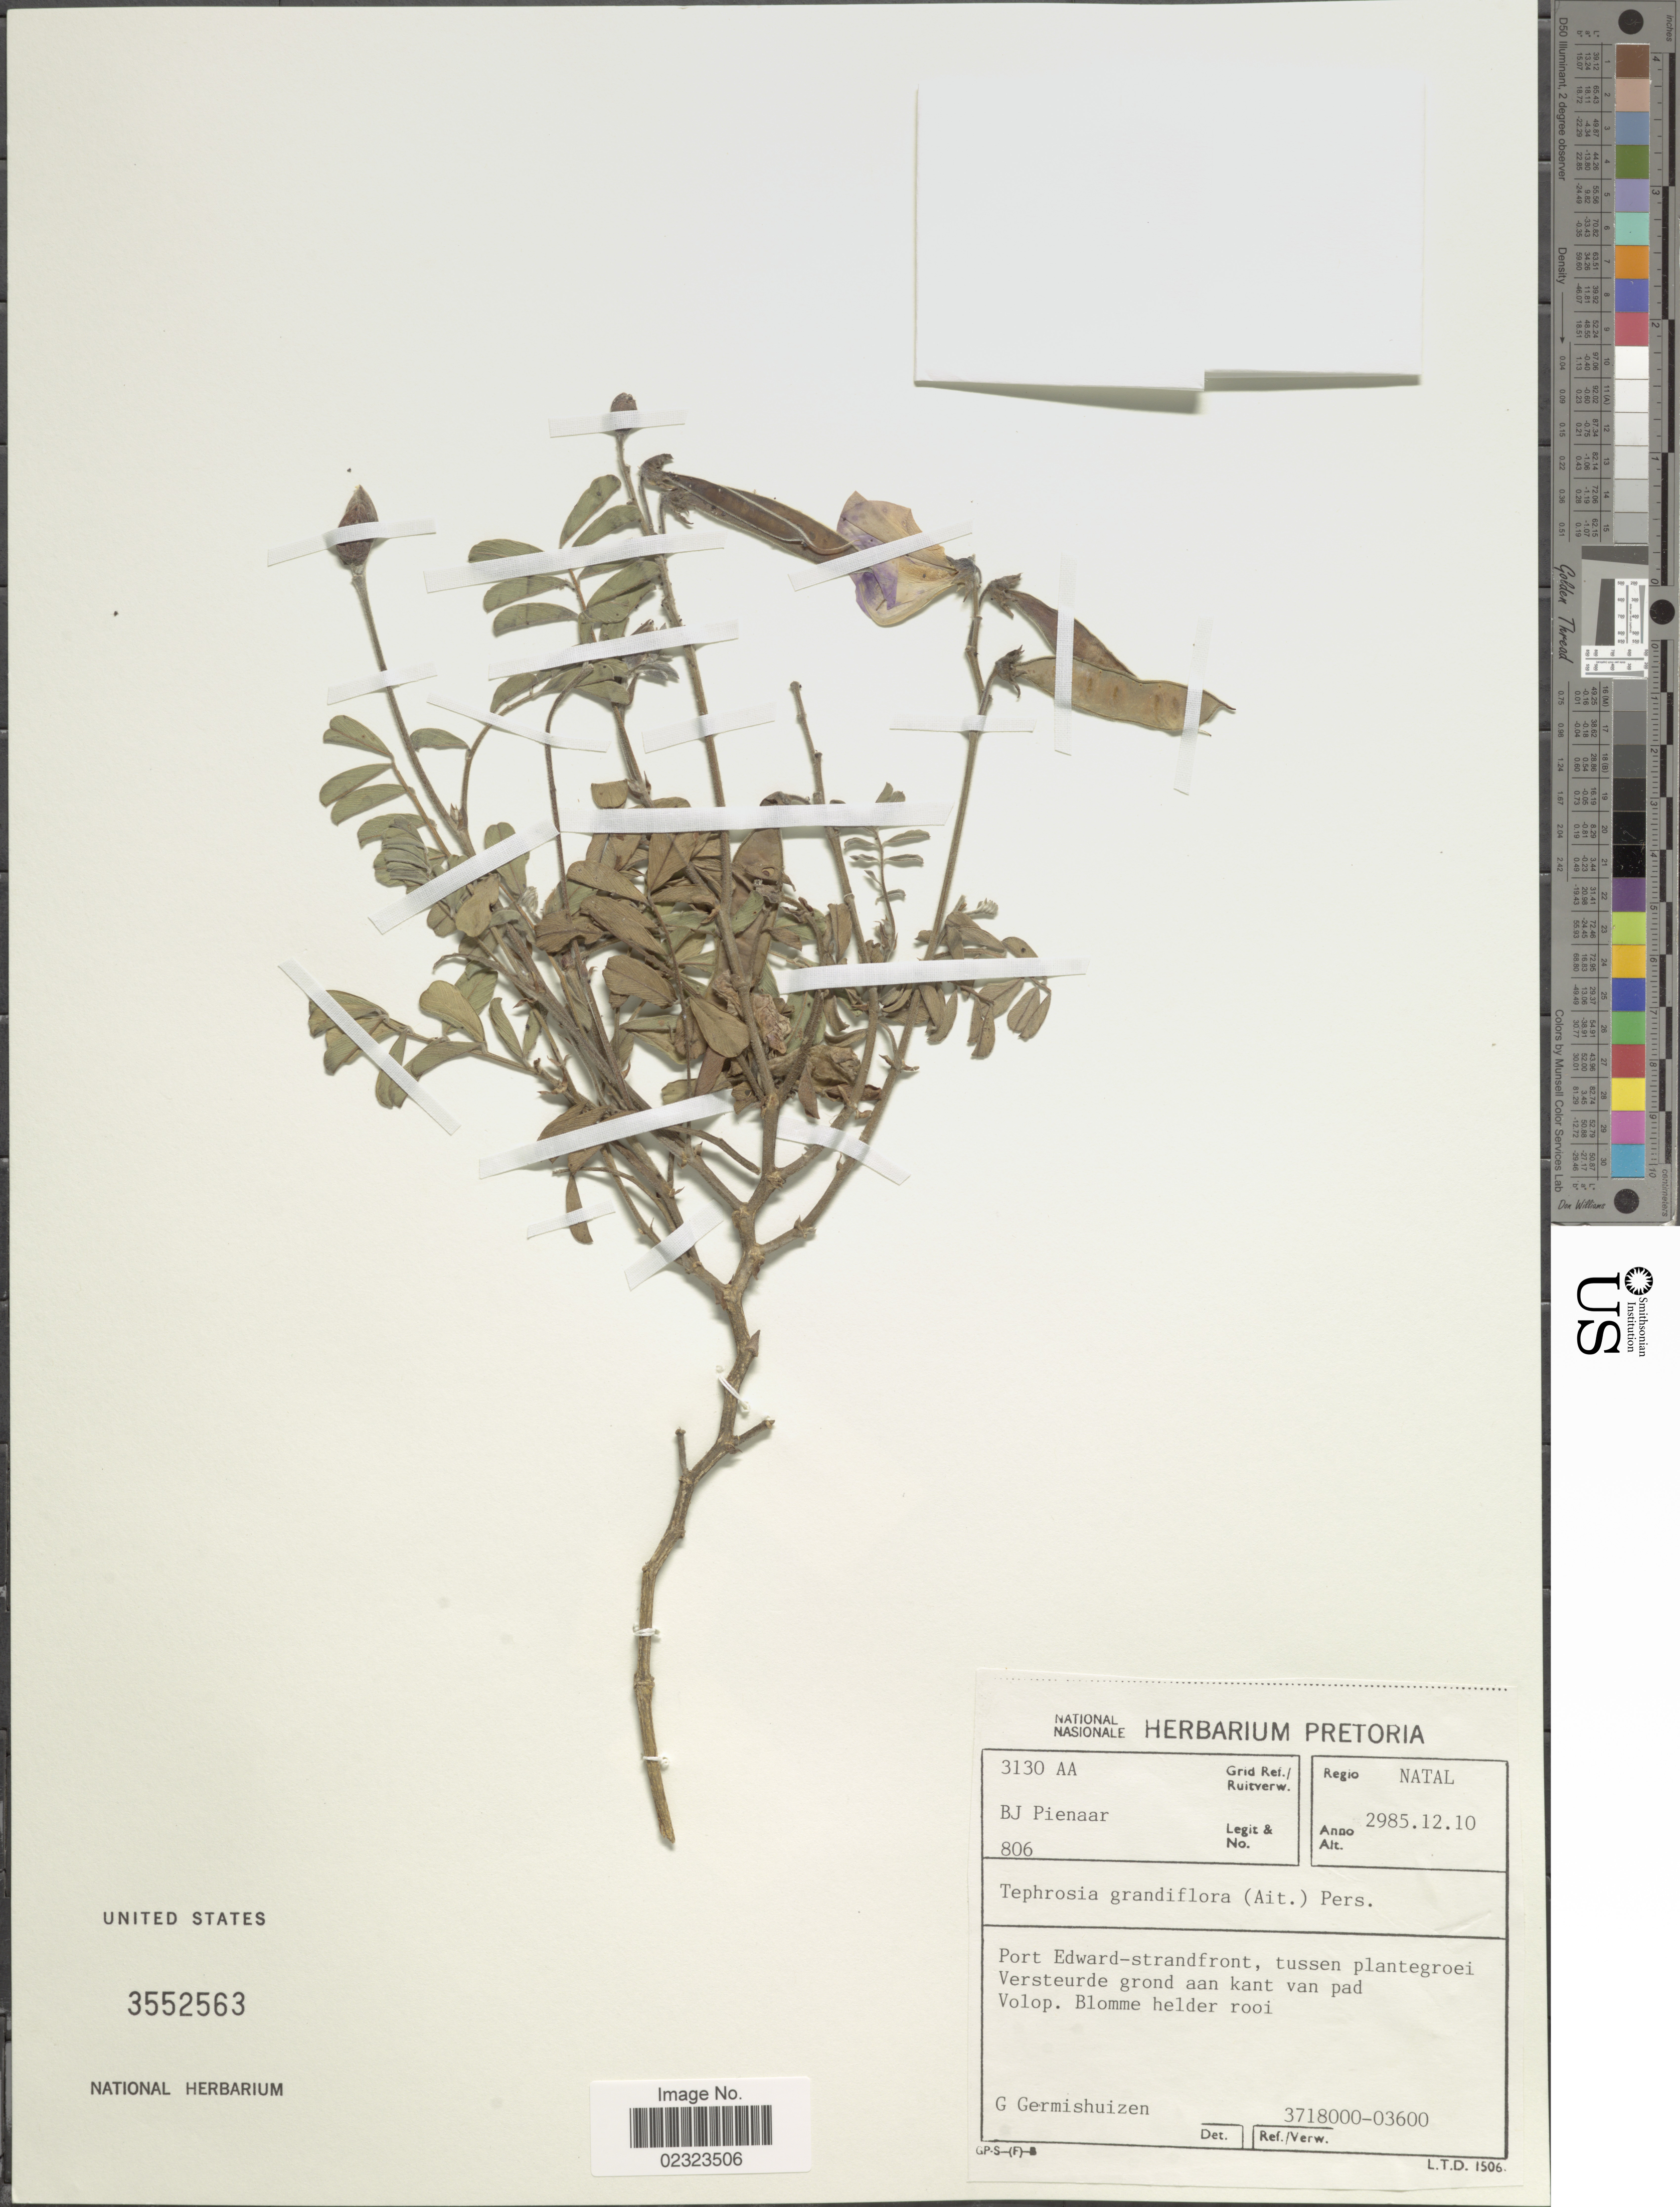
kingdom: Plantae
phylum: Tracheophyta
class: Magnoliopsida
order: Fabales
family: Fabaceae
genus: Tephrosia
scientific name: Tephrosia grandiflora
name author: (Vahl) Pers.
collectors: B. Pienaar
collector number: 806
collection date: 1985-12-10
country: South Africa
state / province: KwaZulu-Natal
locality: Natal, Port Edward-strandfront, tussen plantegroei Versteurde ground aan kant van pad Volop.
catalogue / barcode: US 3552563